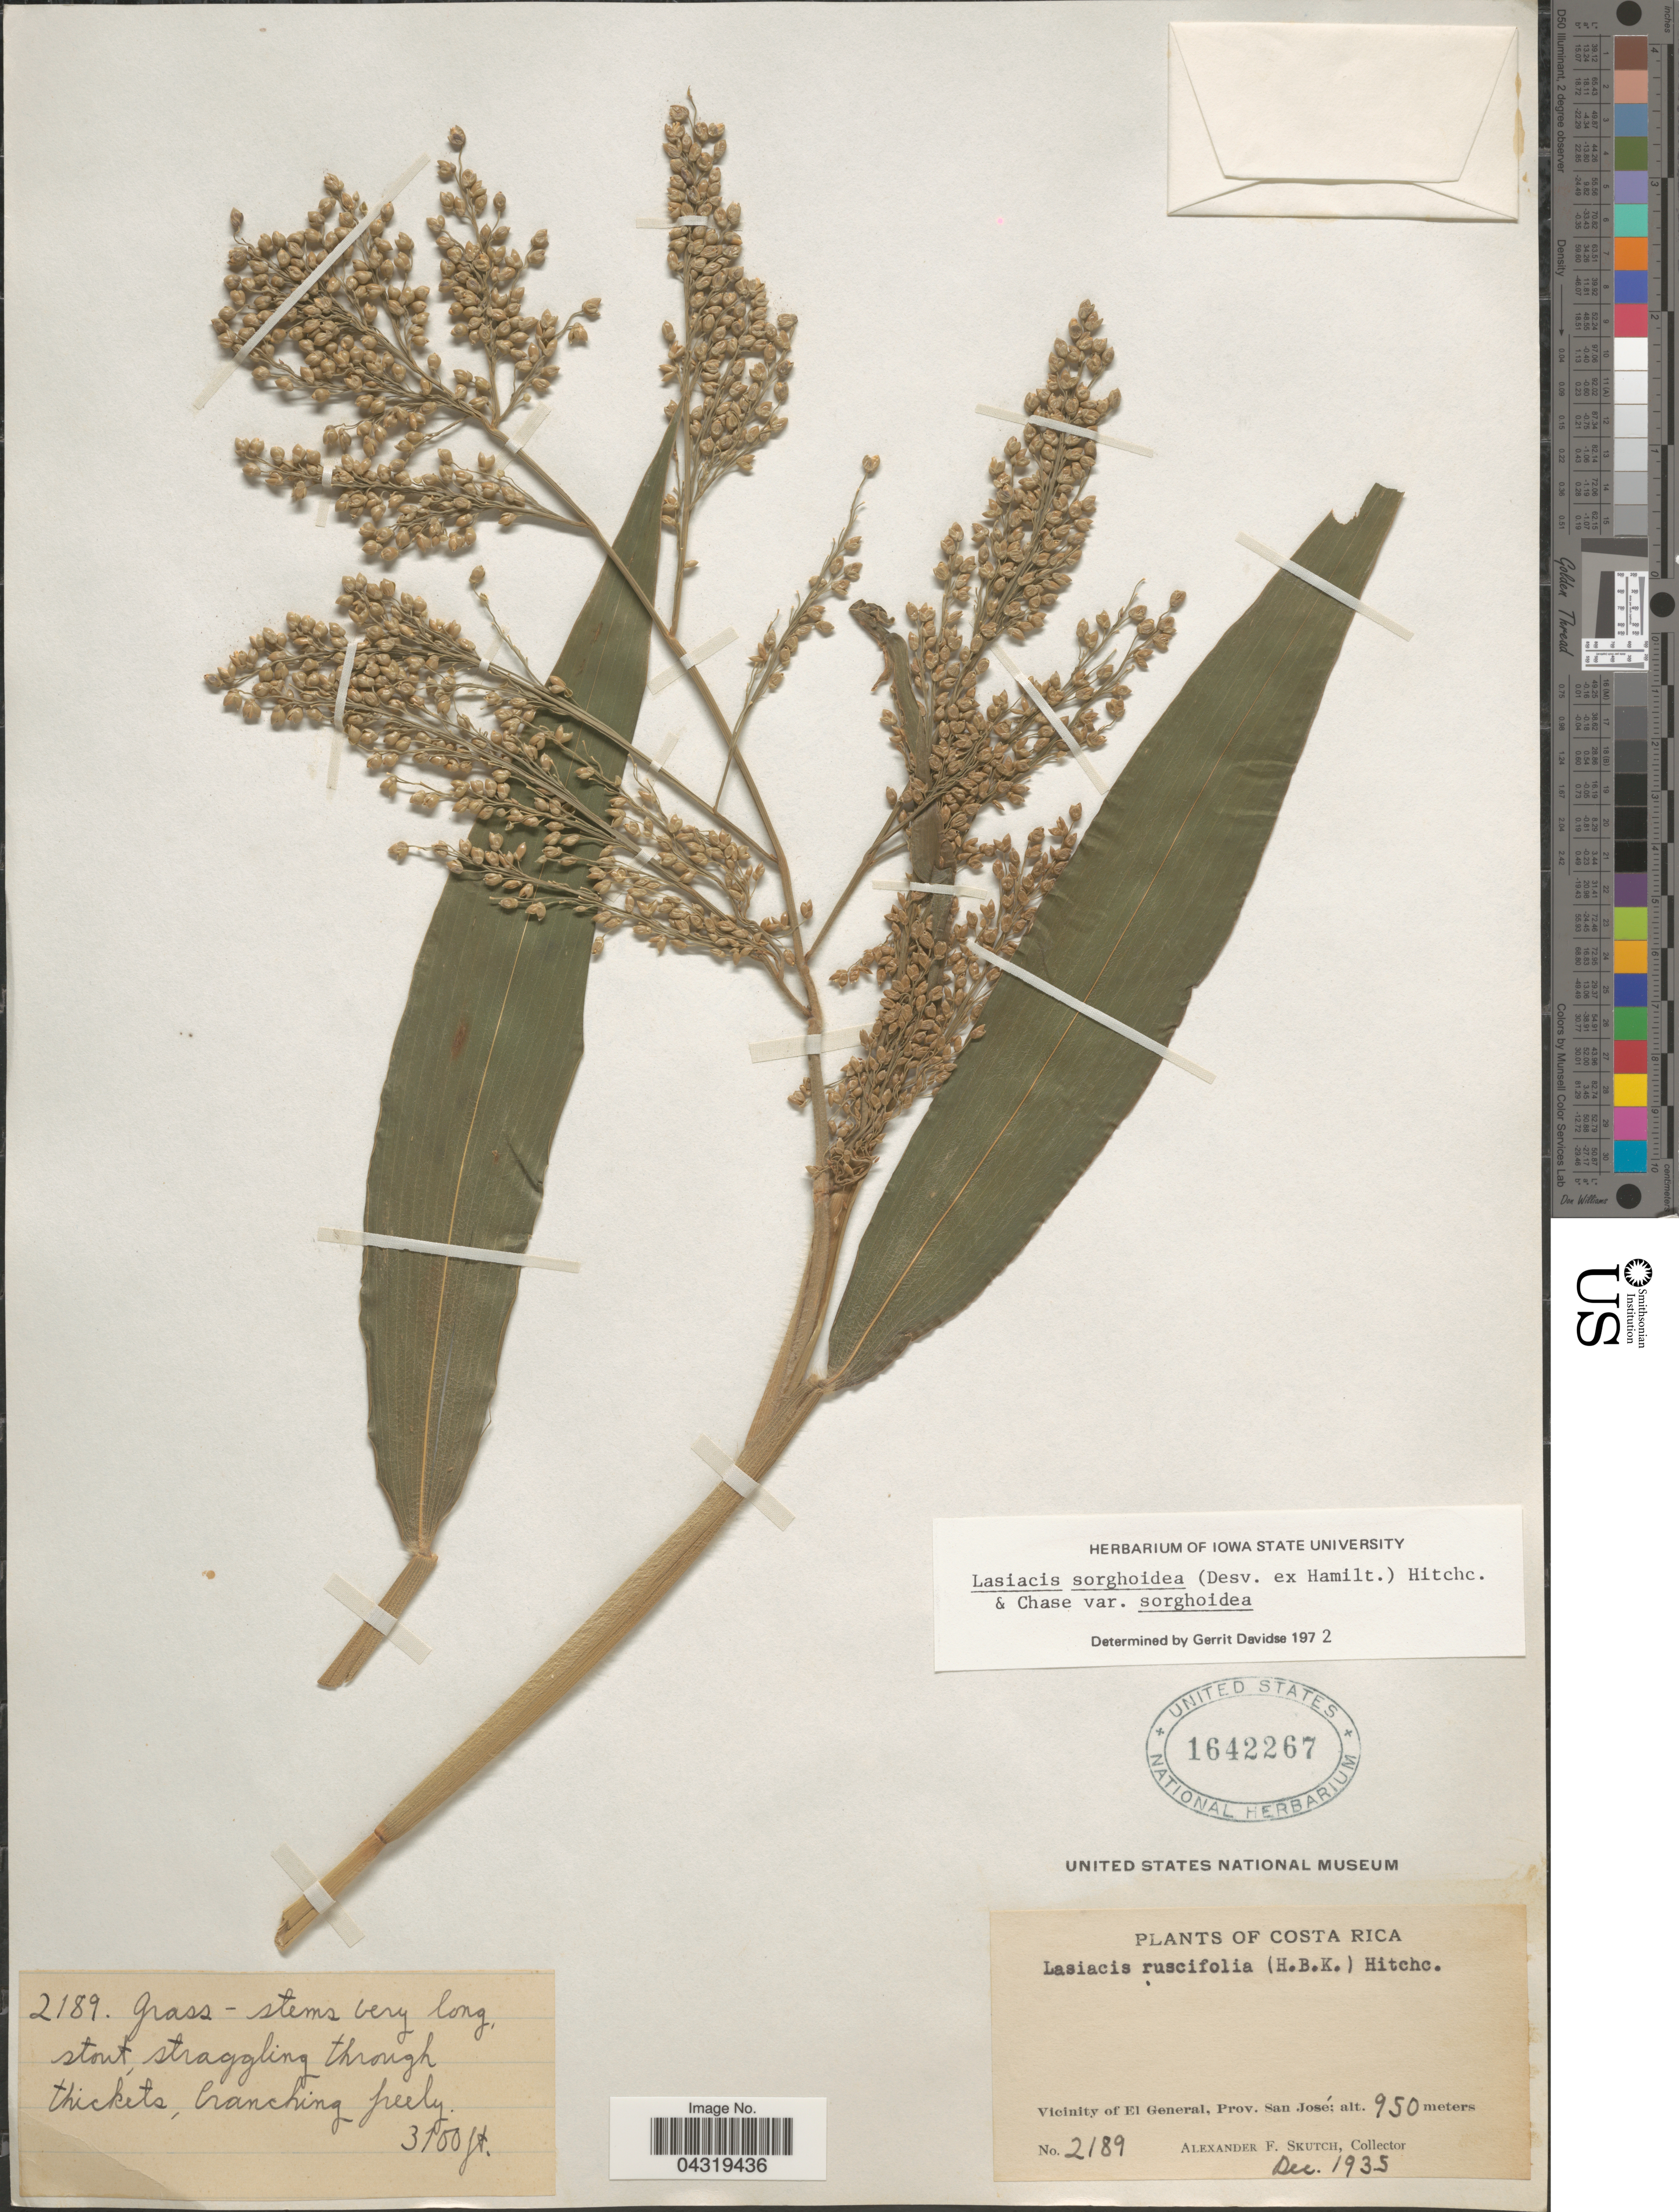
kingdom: Plantae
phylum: Tracheophyta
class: Liliopsida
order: Poales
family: Poaceae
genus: Lasiacis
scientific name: Lasiacis sorghoidea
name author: (Desv. ex Ham.) Hitchc. & Chase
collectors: A. F. Skutch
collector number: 2189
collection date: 1935-12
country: Costa Rica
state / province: San José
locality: Vicinity of El General.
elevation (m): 950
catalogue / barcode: US 1642267